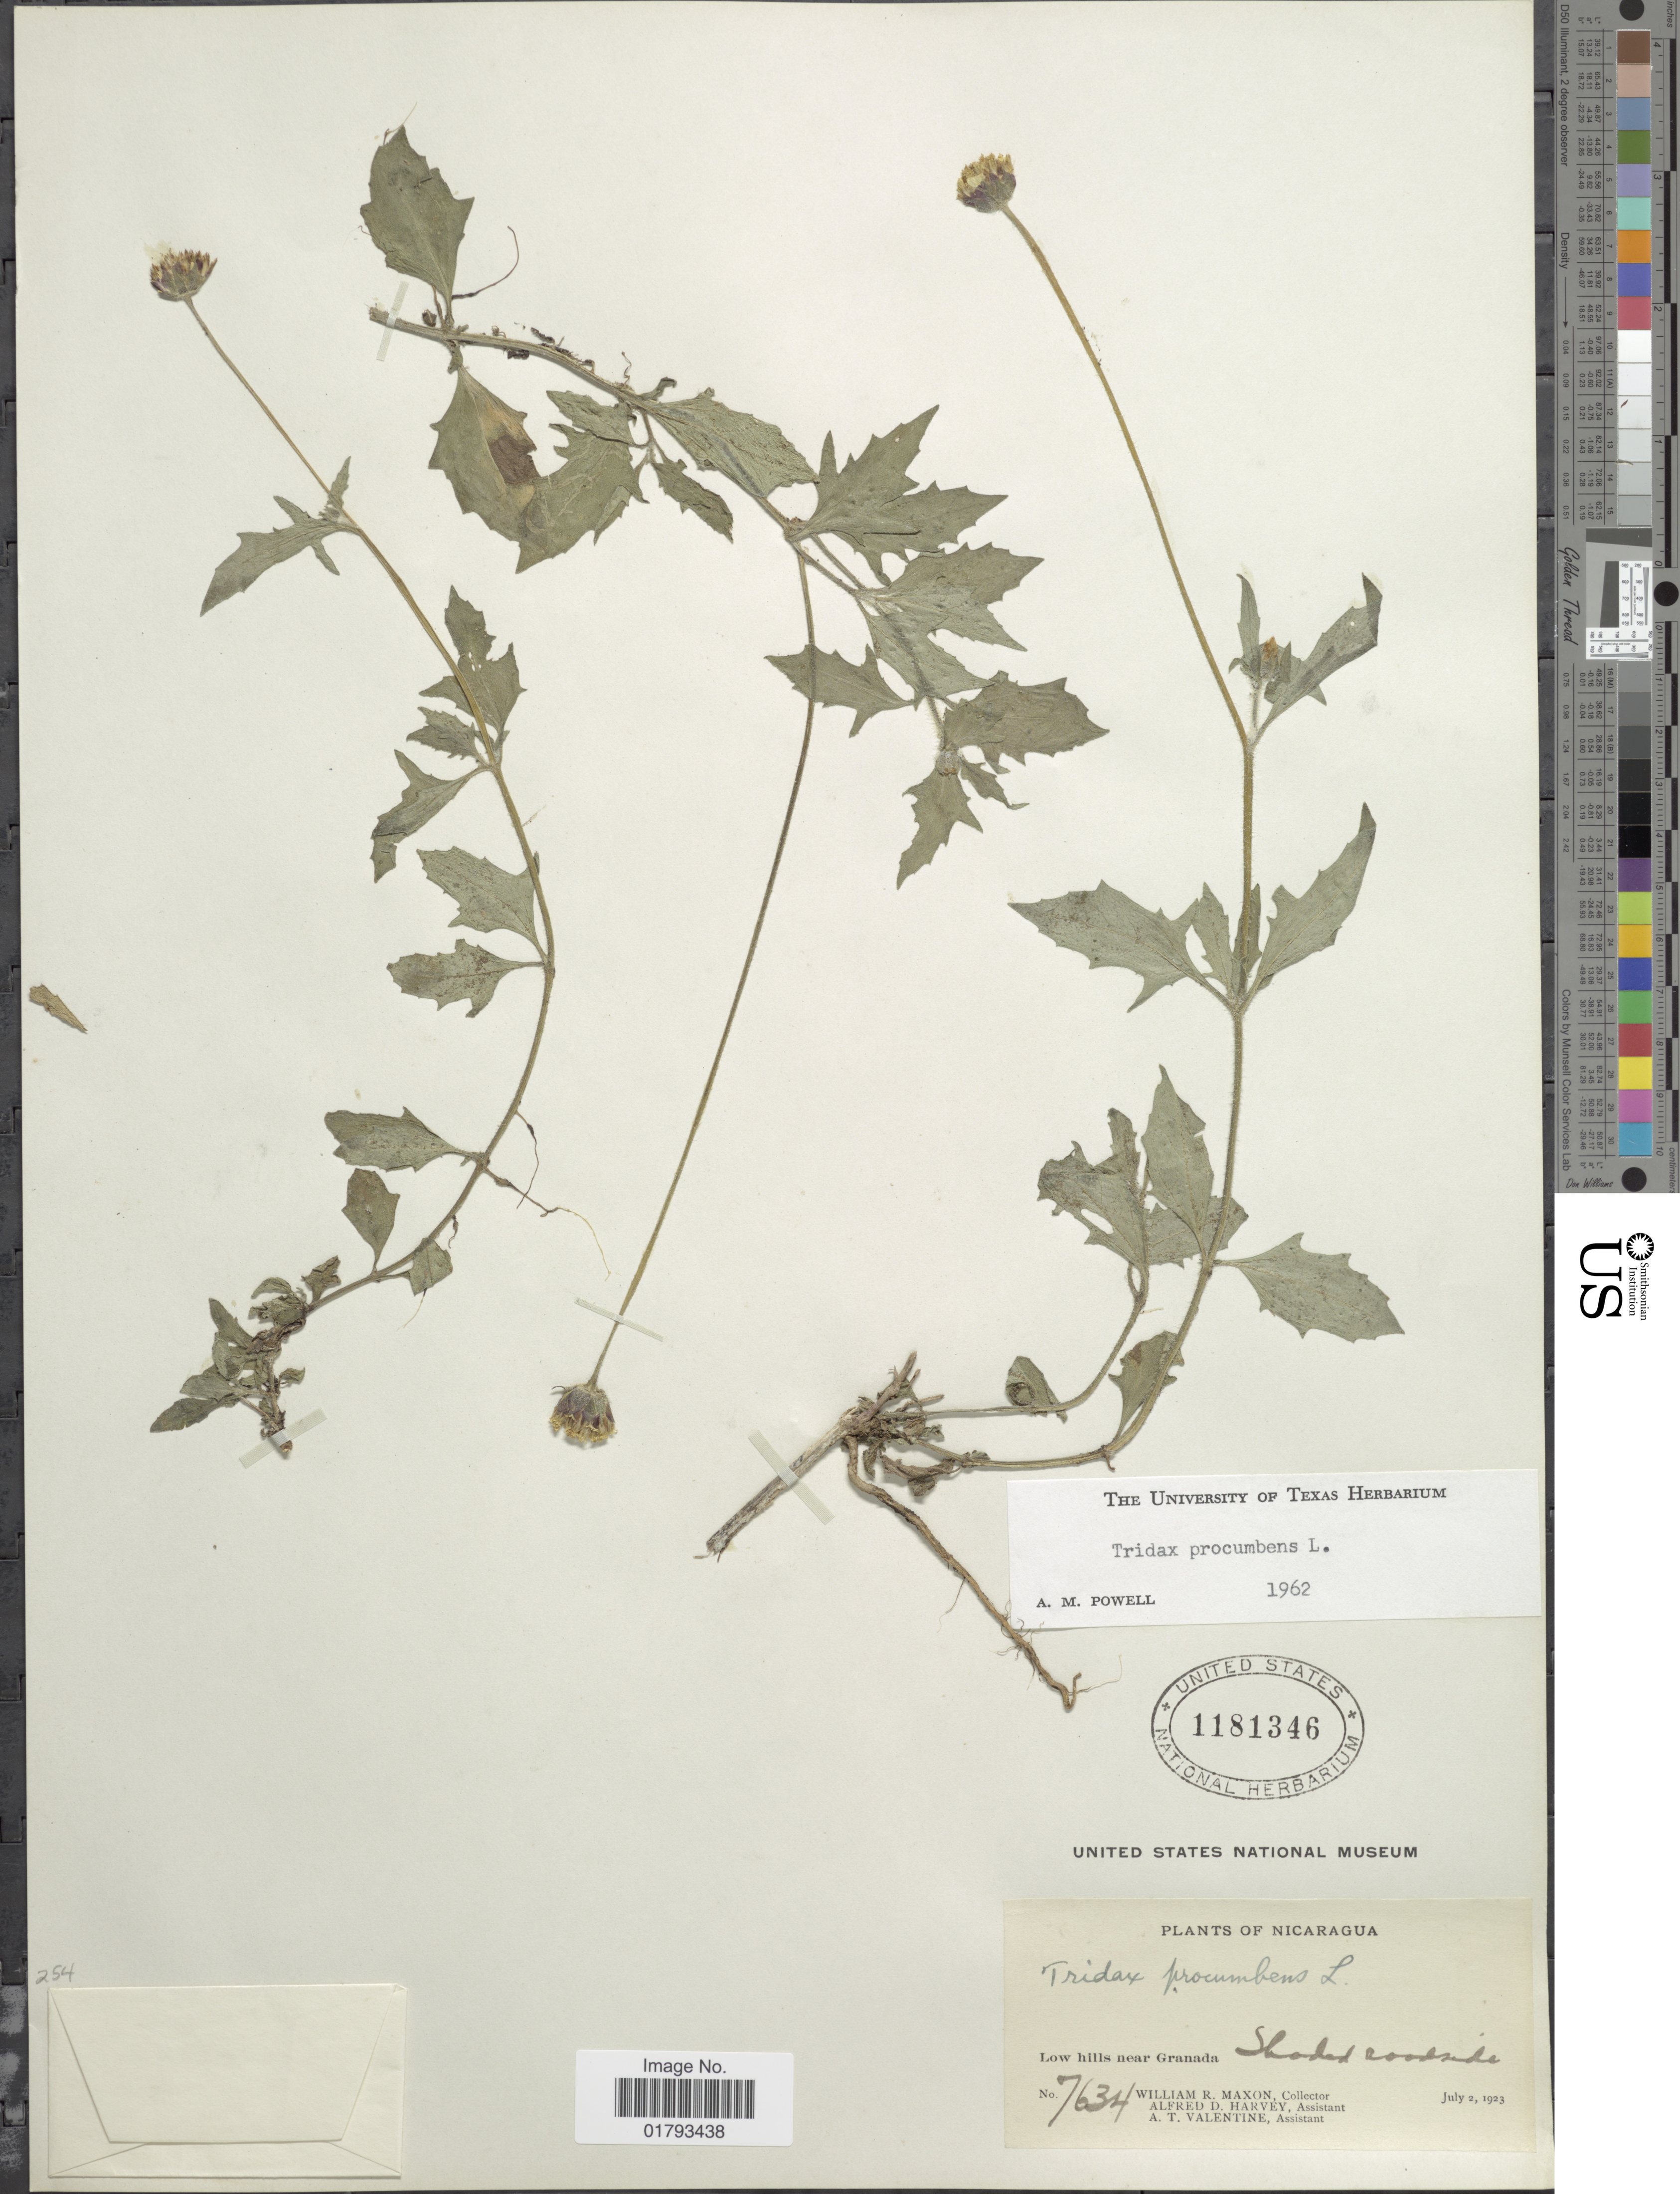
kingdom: Plantae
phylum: Tracheophyta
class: Magnoliopsida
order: Asterales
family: Asteraceae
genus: Tridax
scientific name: Tridax procumbens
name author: L.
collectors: W. R. Maxon, H. A. Miller & A. Valentine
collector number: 7634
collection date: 1923-07-02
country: Nicaragua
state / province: Granada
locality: Low hills near Granada.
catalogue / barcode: US 1181346